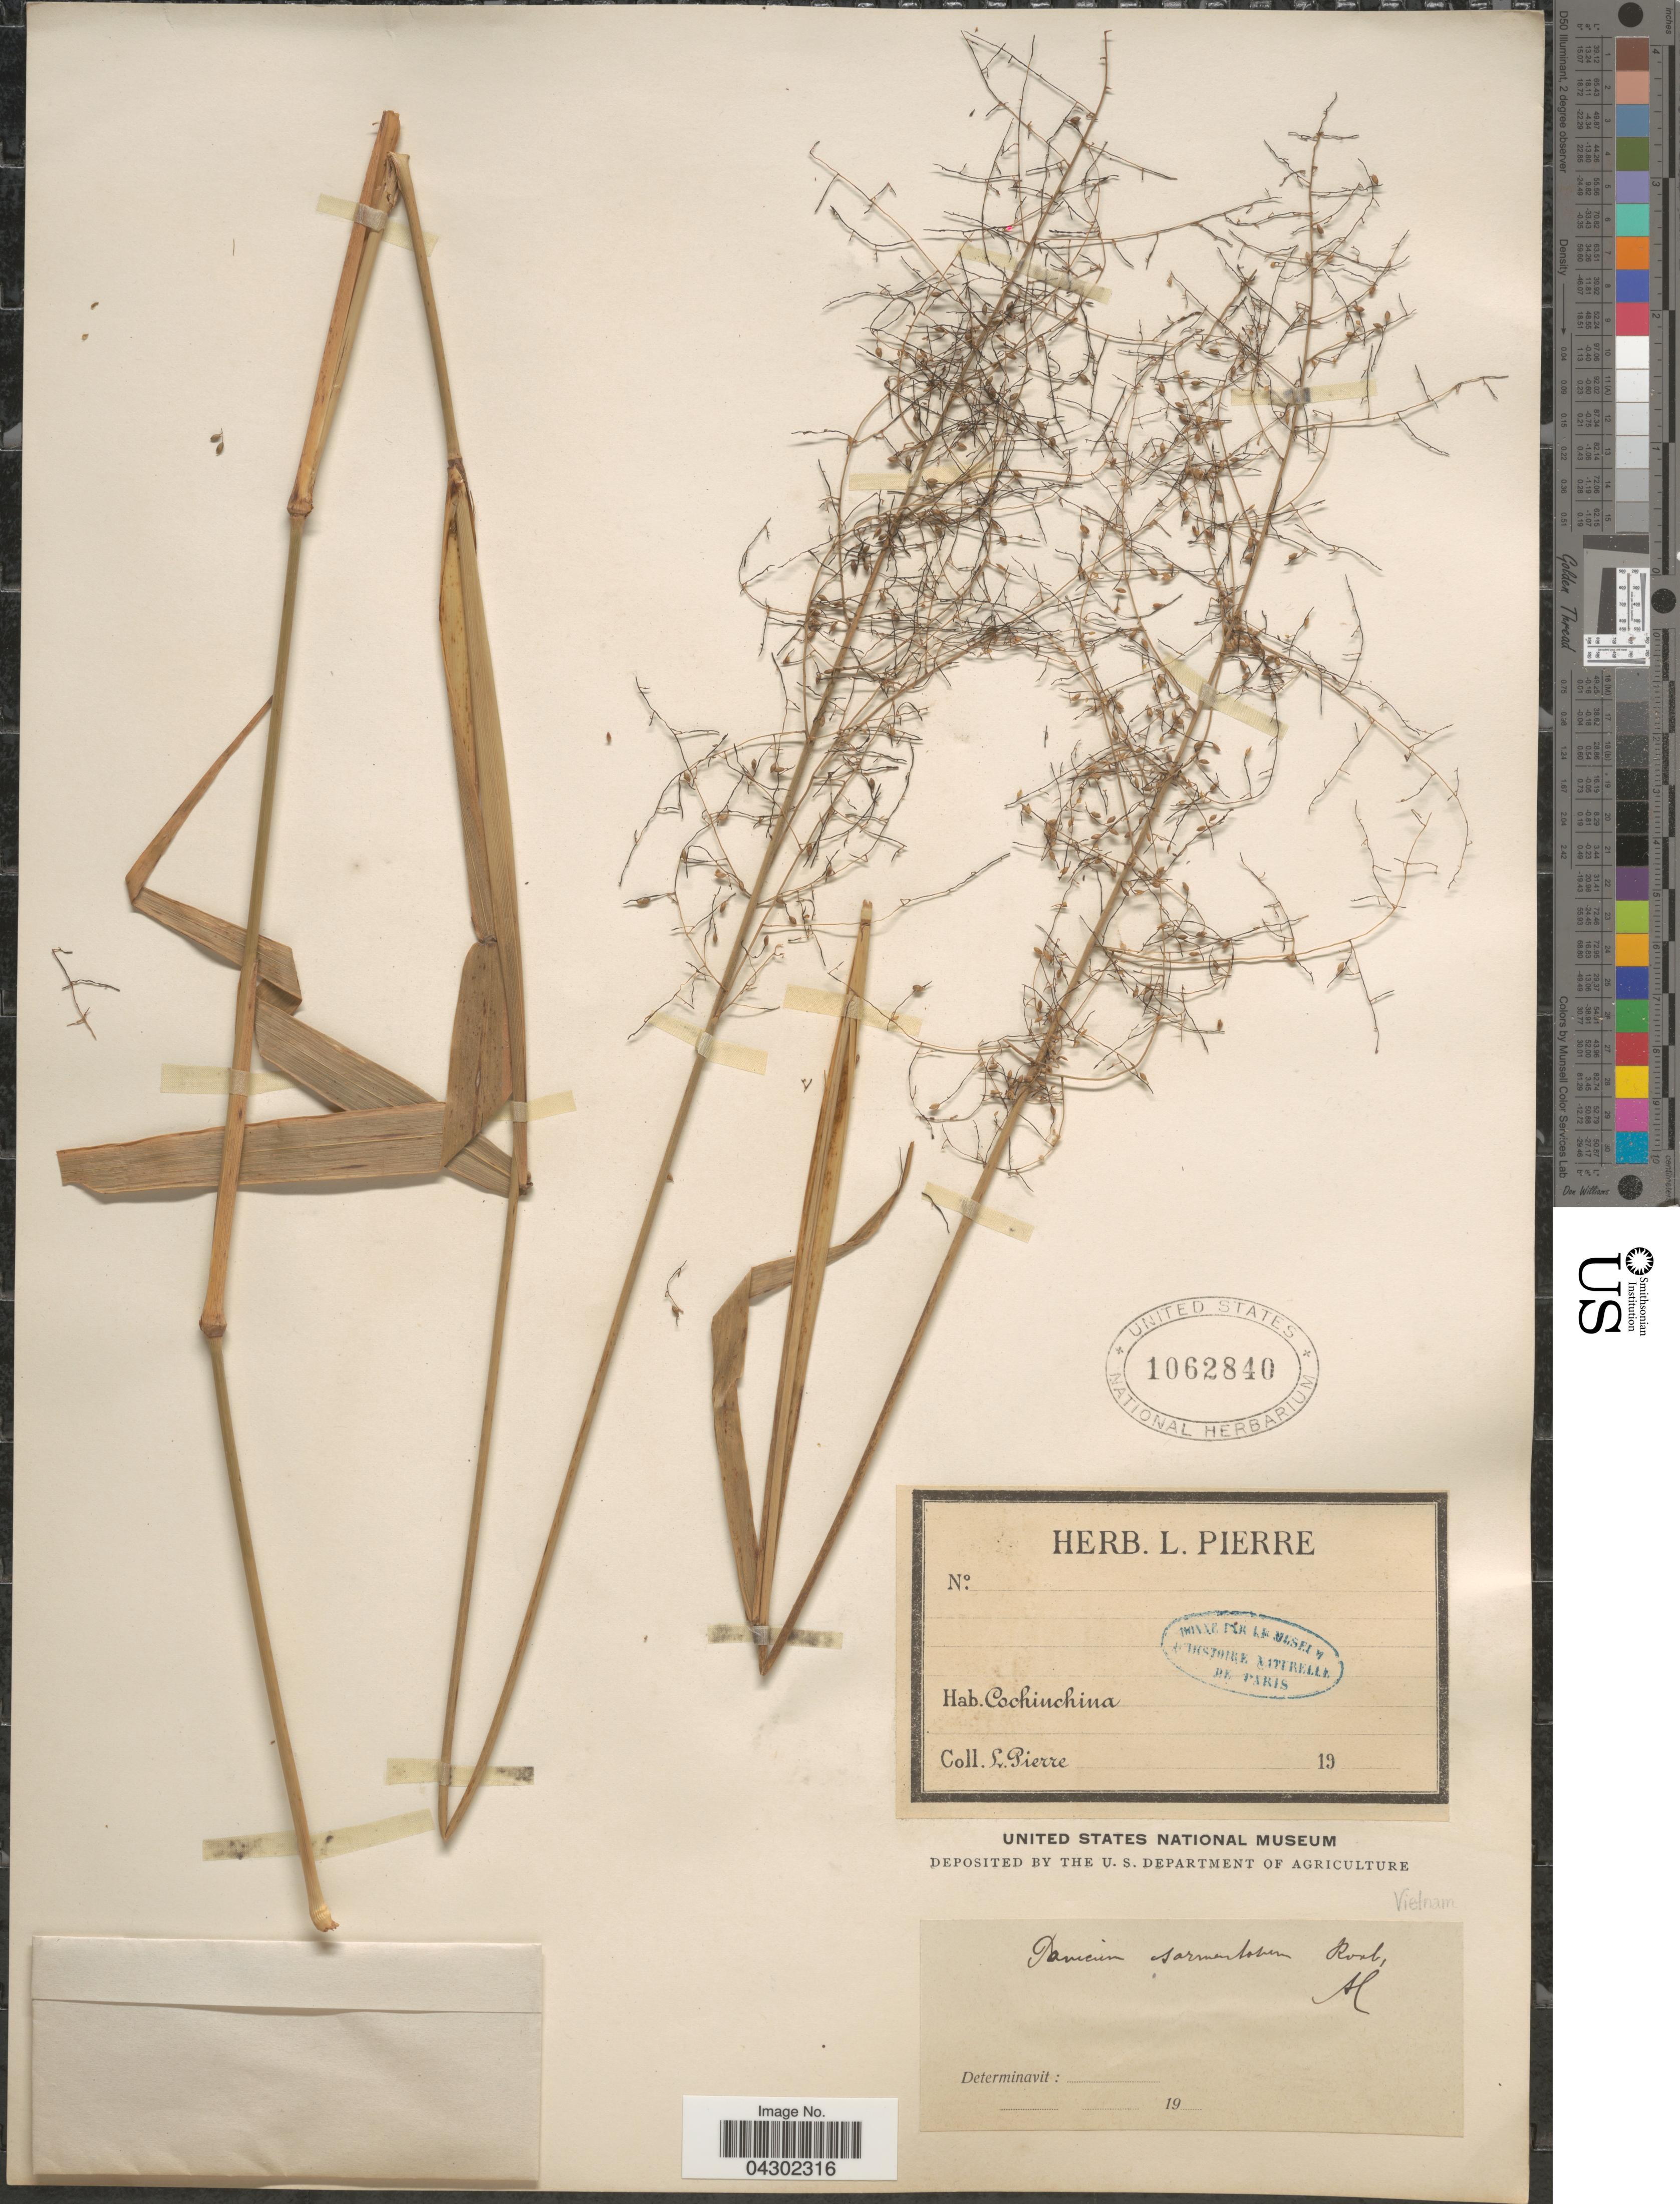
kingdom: Plantae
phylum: Tracheophyta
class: Liliopsida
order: Poales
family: Poaceae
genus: Panicum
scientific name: Panicum sarmentosum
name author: Roxb.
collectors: L. Pierre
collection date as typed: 19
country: Vietnam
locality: Cochinchina.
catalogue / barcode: US 1062840